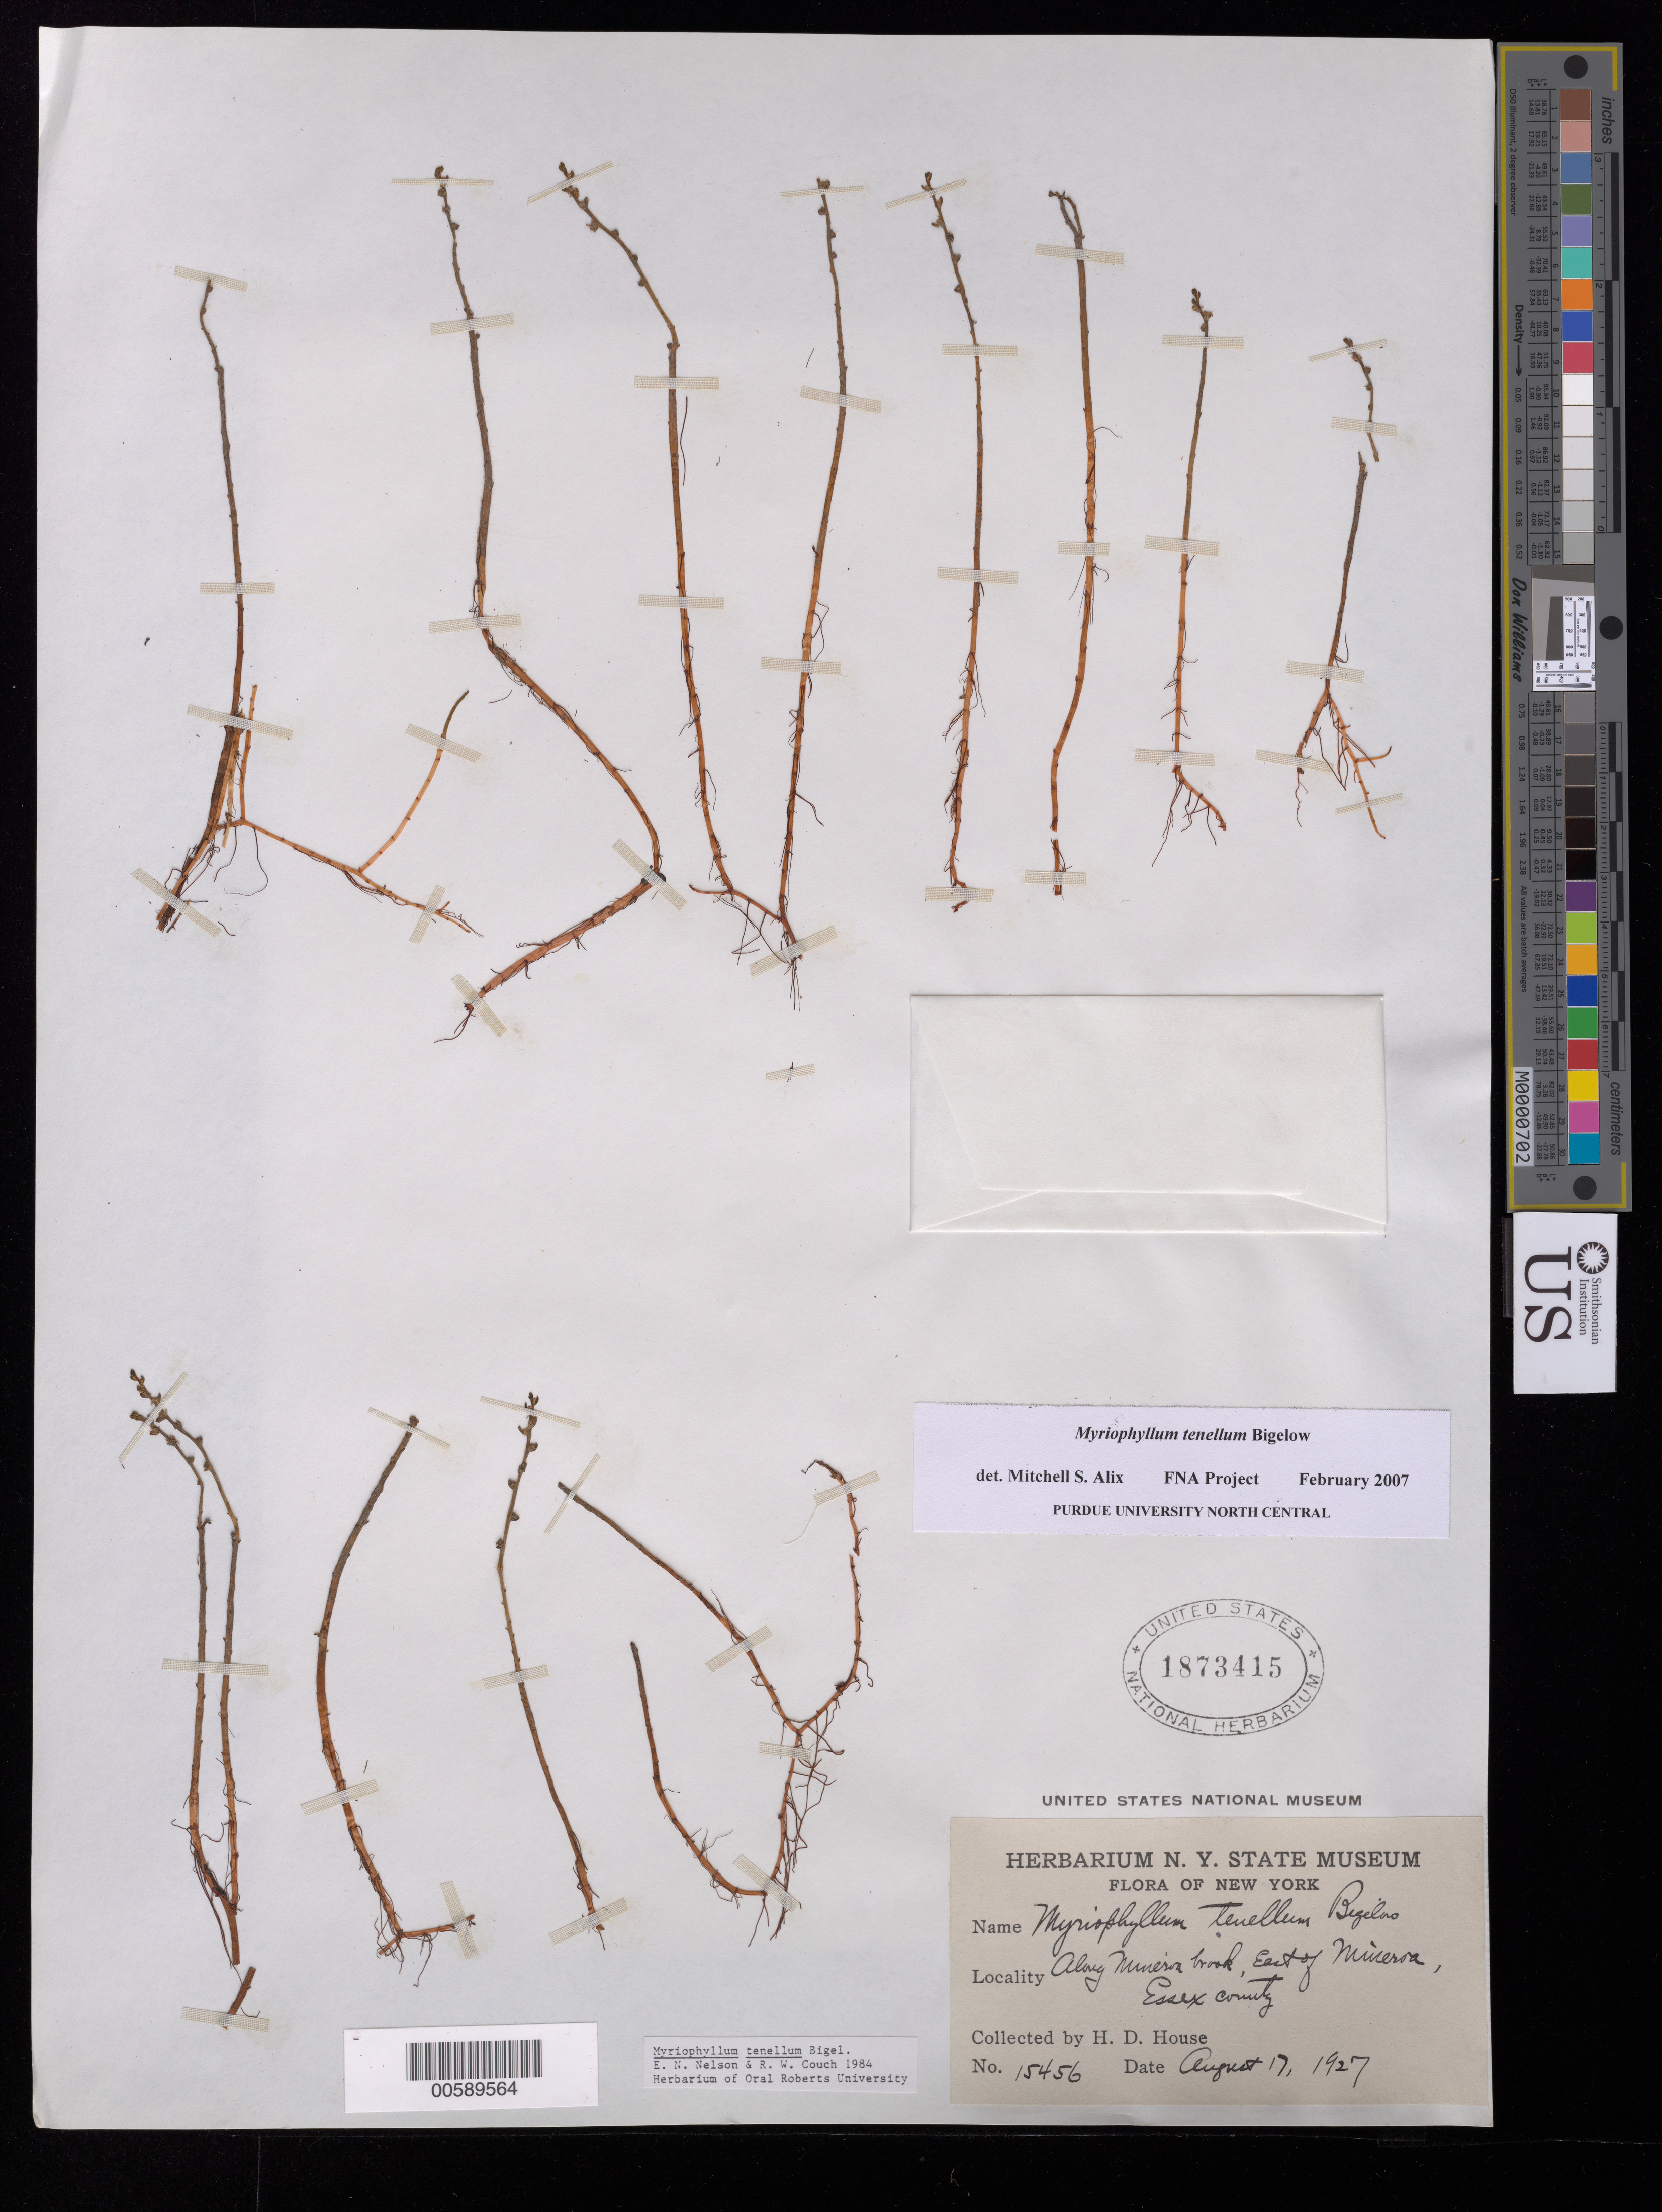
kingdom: Plantae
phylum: Tracheophyta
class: Magnoliopsida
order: Saxifragales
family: Haloragaceae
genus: Myriophyllum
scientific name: Myriophyllum tenellum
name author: Bigelow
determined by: Alix, M. S.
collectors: H. D. House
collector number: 15456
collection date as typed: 17 Aug 1927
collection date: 1927-08-17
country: United States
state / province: New York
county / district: Essex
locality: Along Mineroa Brook, E of Mineroa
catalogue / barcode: US 1873415